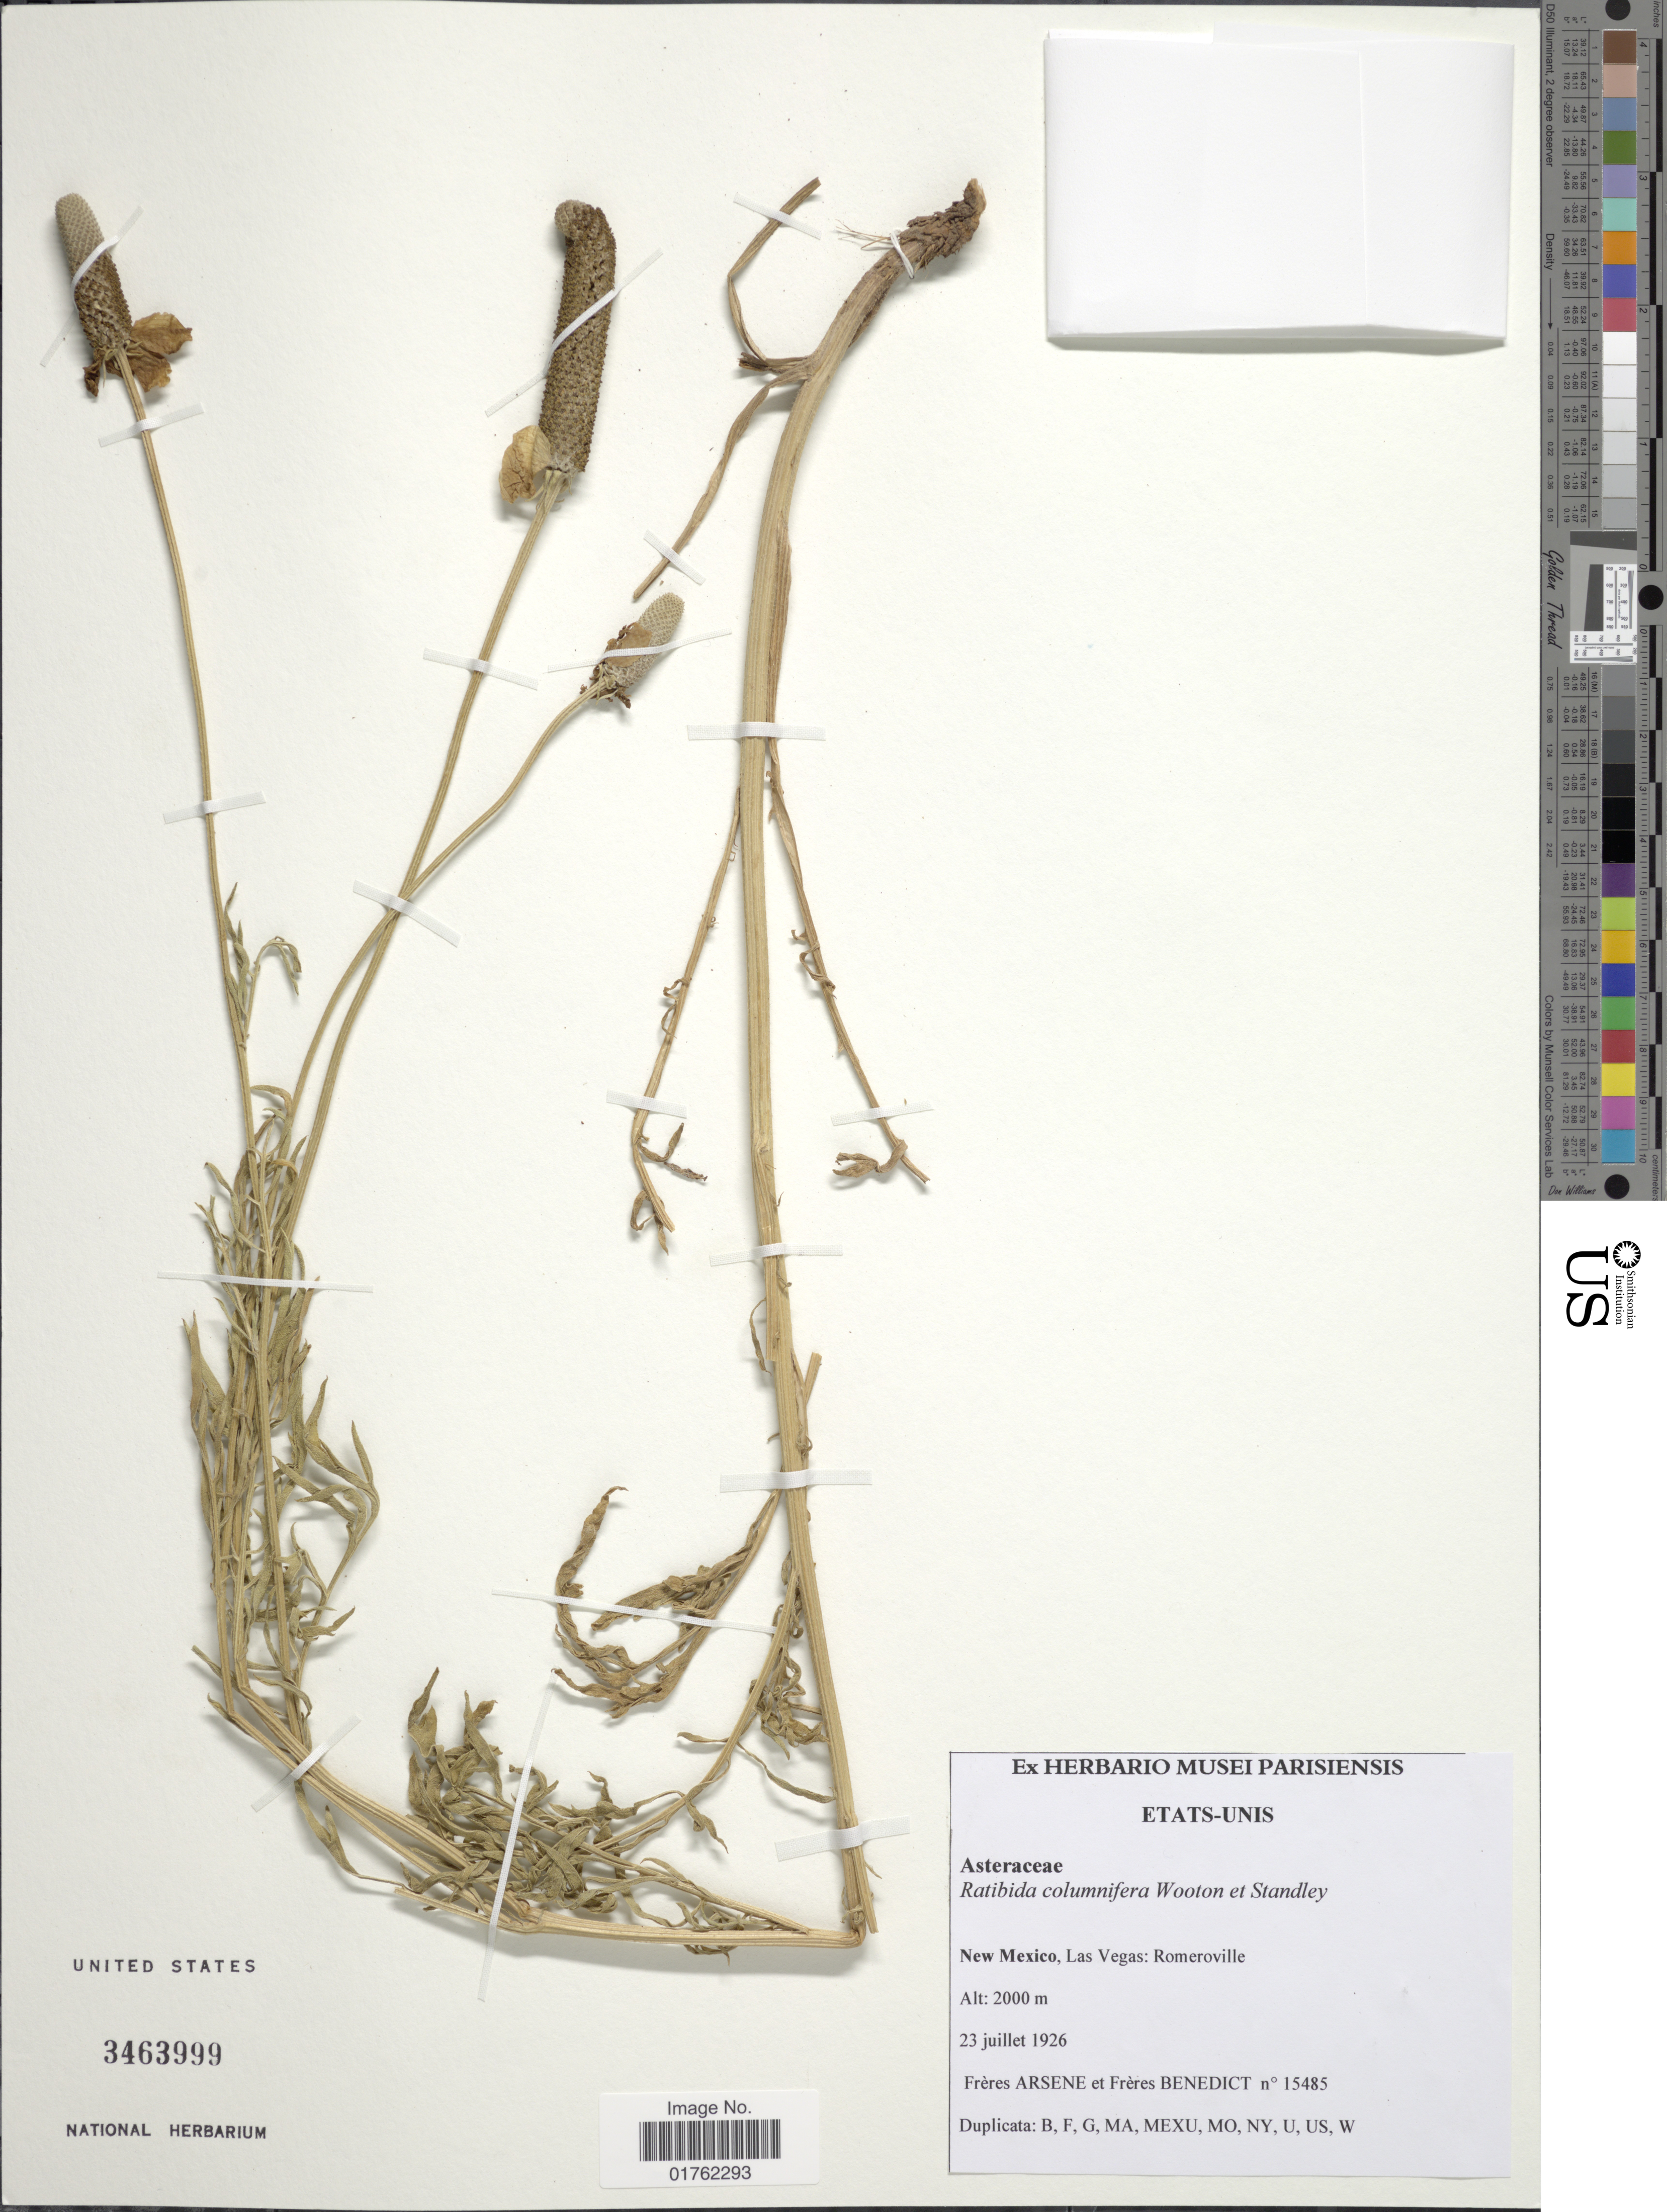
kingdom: Plantae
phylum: Tracheophyta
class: Magnoliopsida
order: Asterales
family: Asteraceae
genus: Ratibida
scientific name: Ratibida columnaris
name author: (Pursh) D. Don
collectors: F. Arsène & Bro. Benedict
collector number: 15485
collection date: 1926-07-23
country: United States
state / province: New Mexico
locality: Las Vegas: Romeroville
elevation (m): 2000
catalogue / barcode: US 3463999